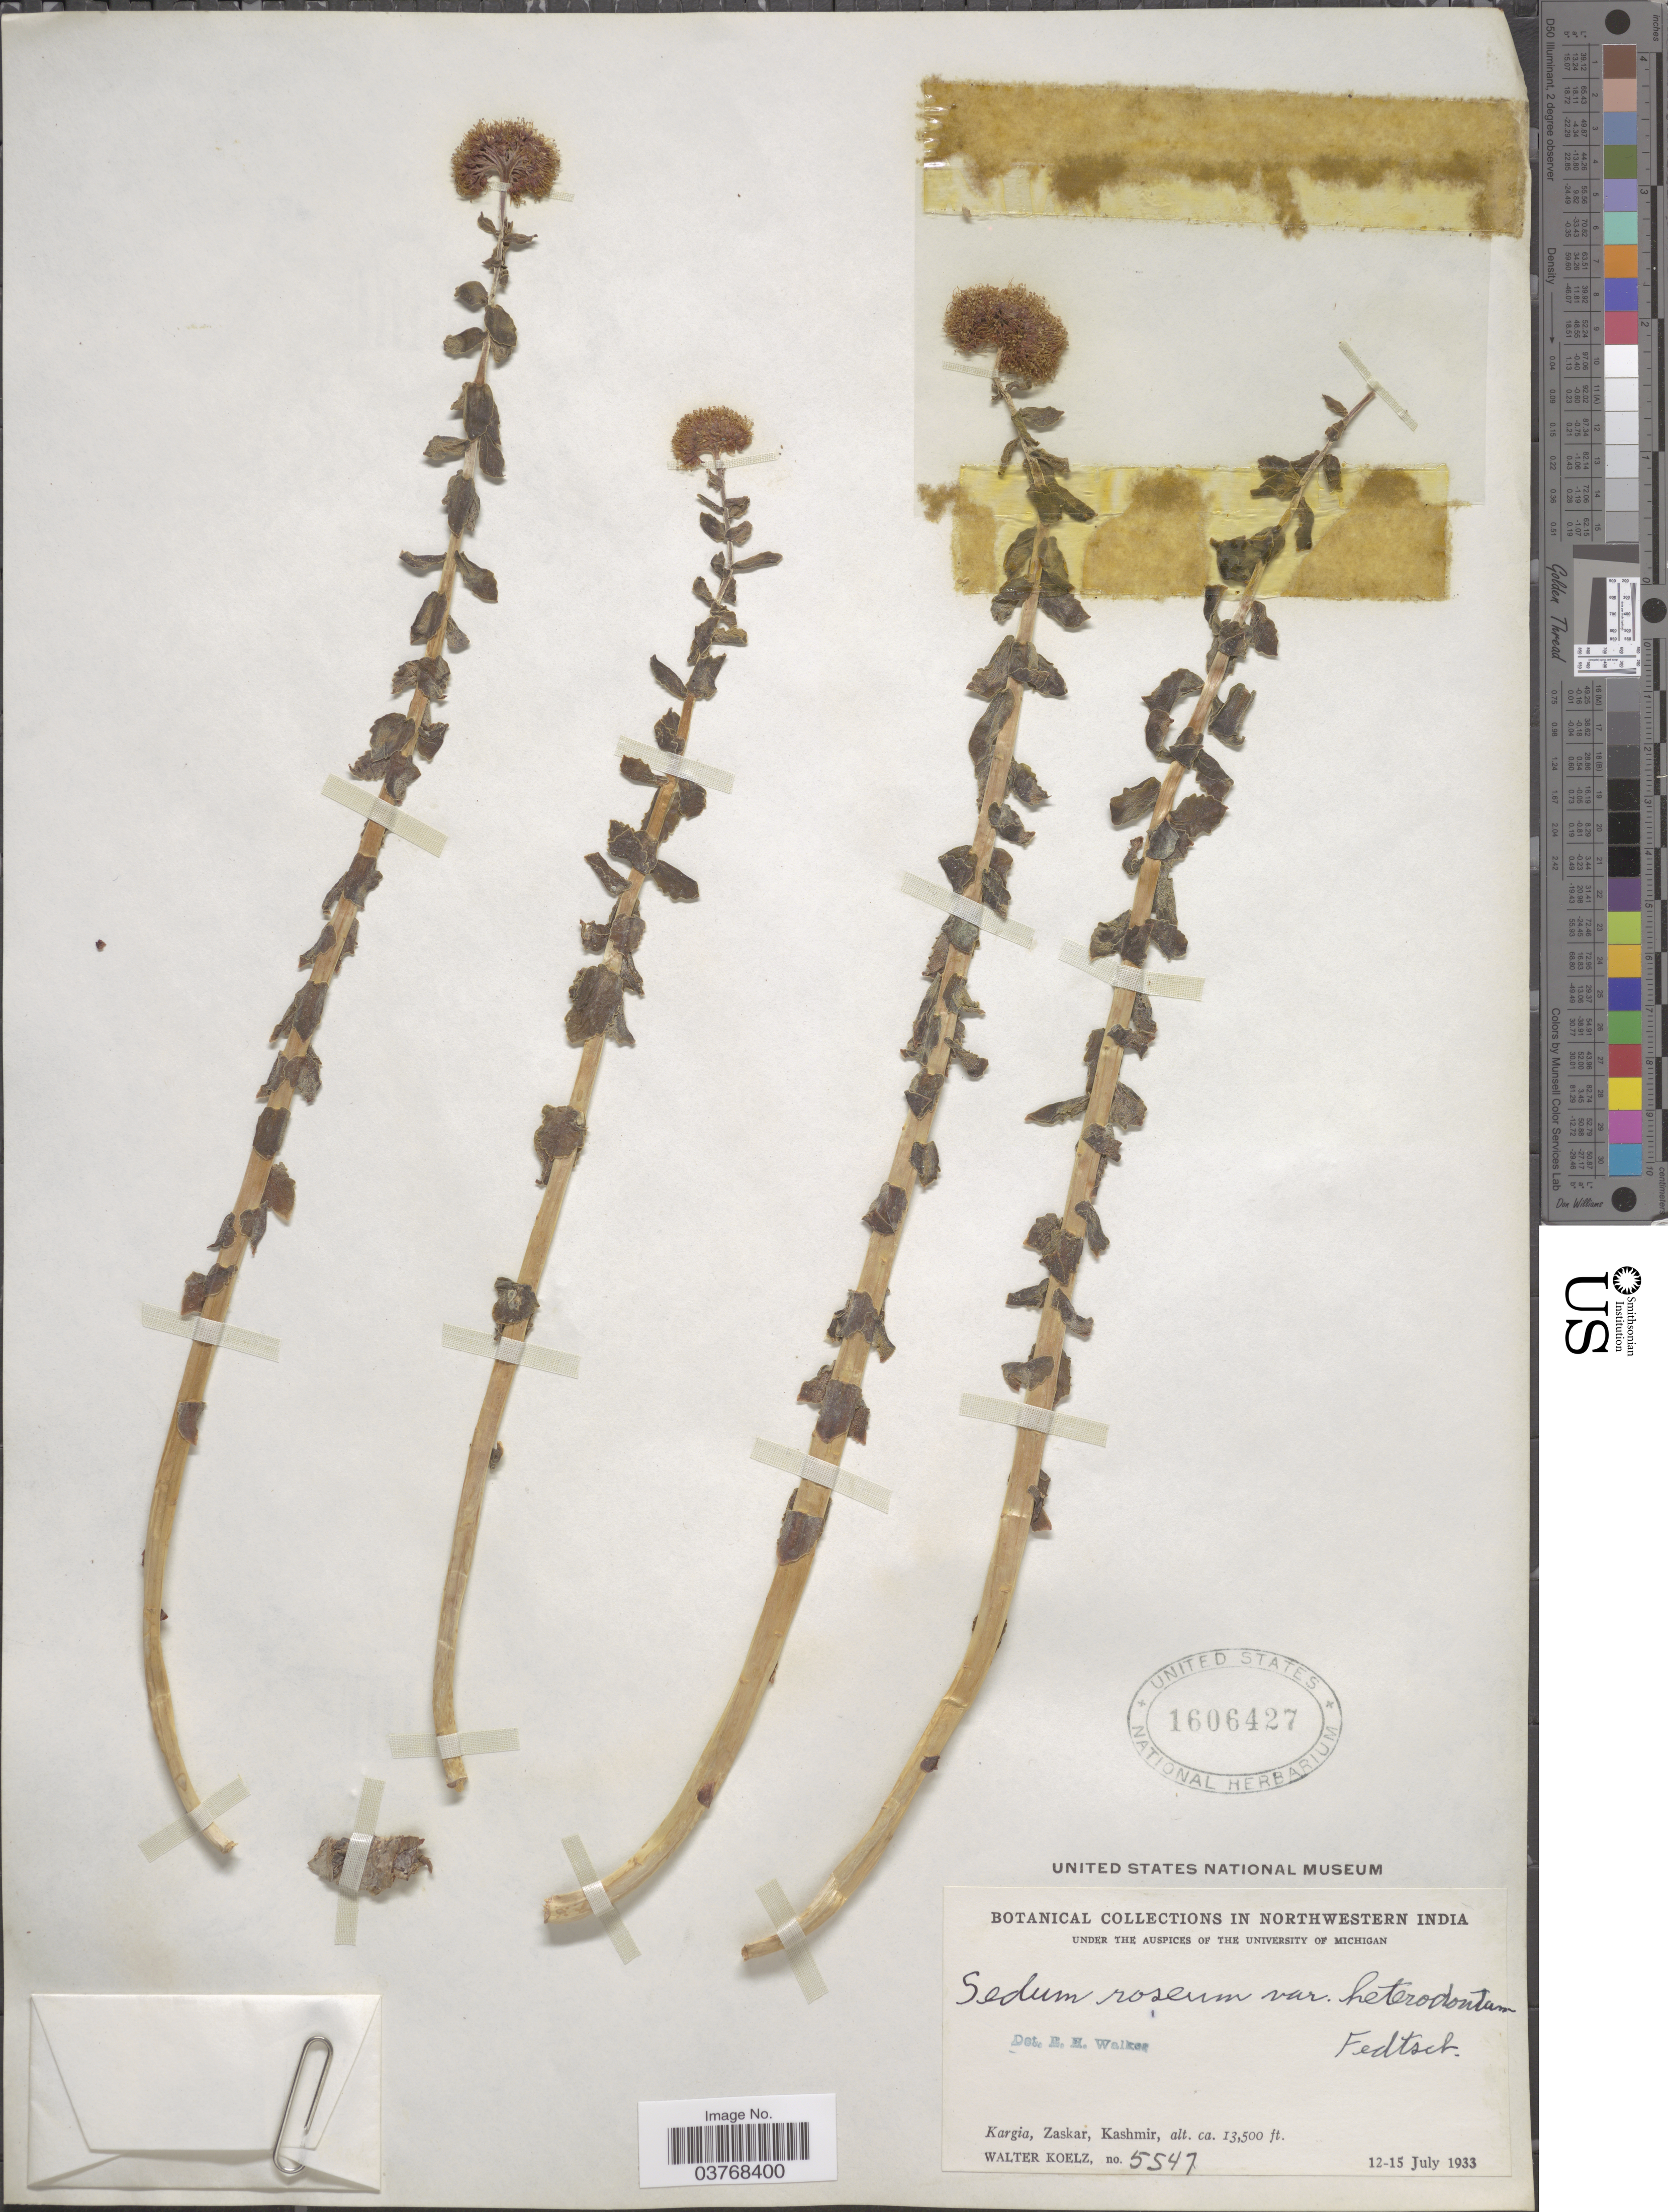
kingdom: Plantae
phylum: Tracheophyta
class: Magnoliopsida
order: Saxifragales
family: Crassulaceae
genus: Rhodiola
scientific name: Rhodiola heterodonta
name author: (Hook. f. & Thomson) Boriss.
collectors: W. N. Koelz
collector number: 5547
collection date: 1933-07-12/1933-07-15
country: India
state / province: Jammu and Kashmir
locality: Northwestern India. Kargia, Zaskar, Kashmir.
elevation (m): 4115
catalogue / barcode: US 1606427